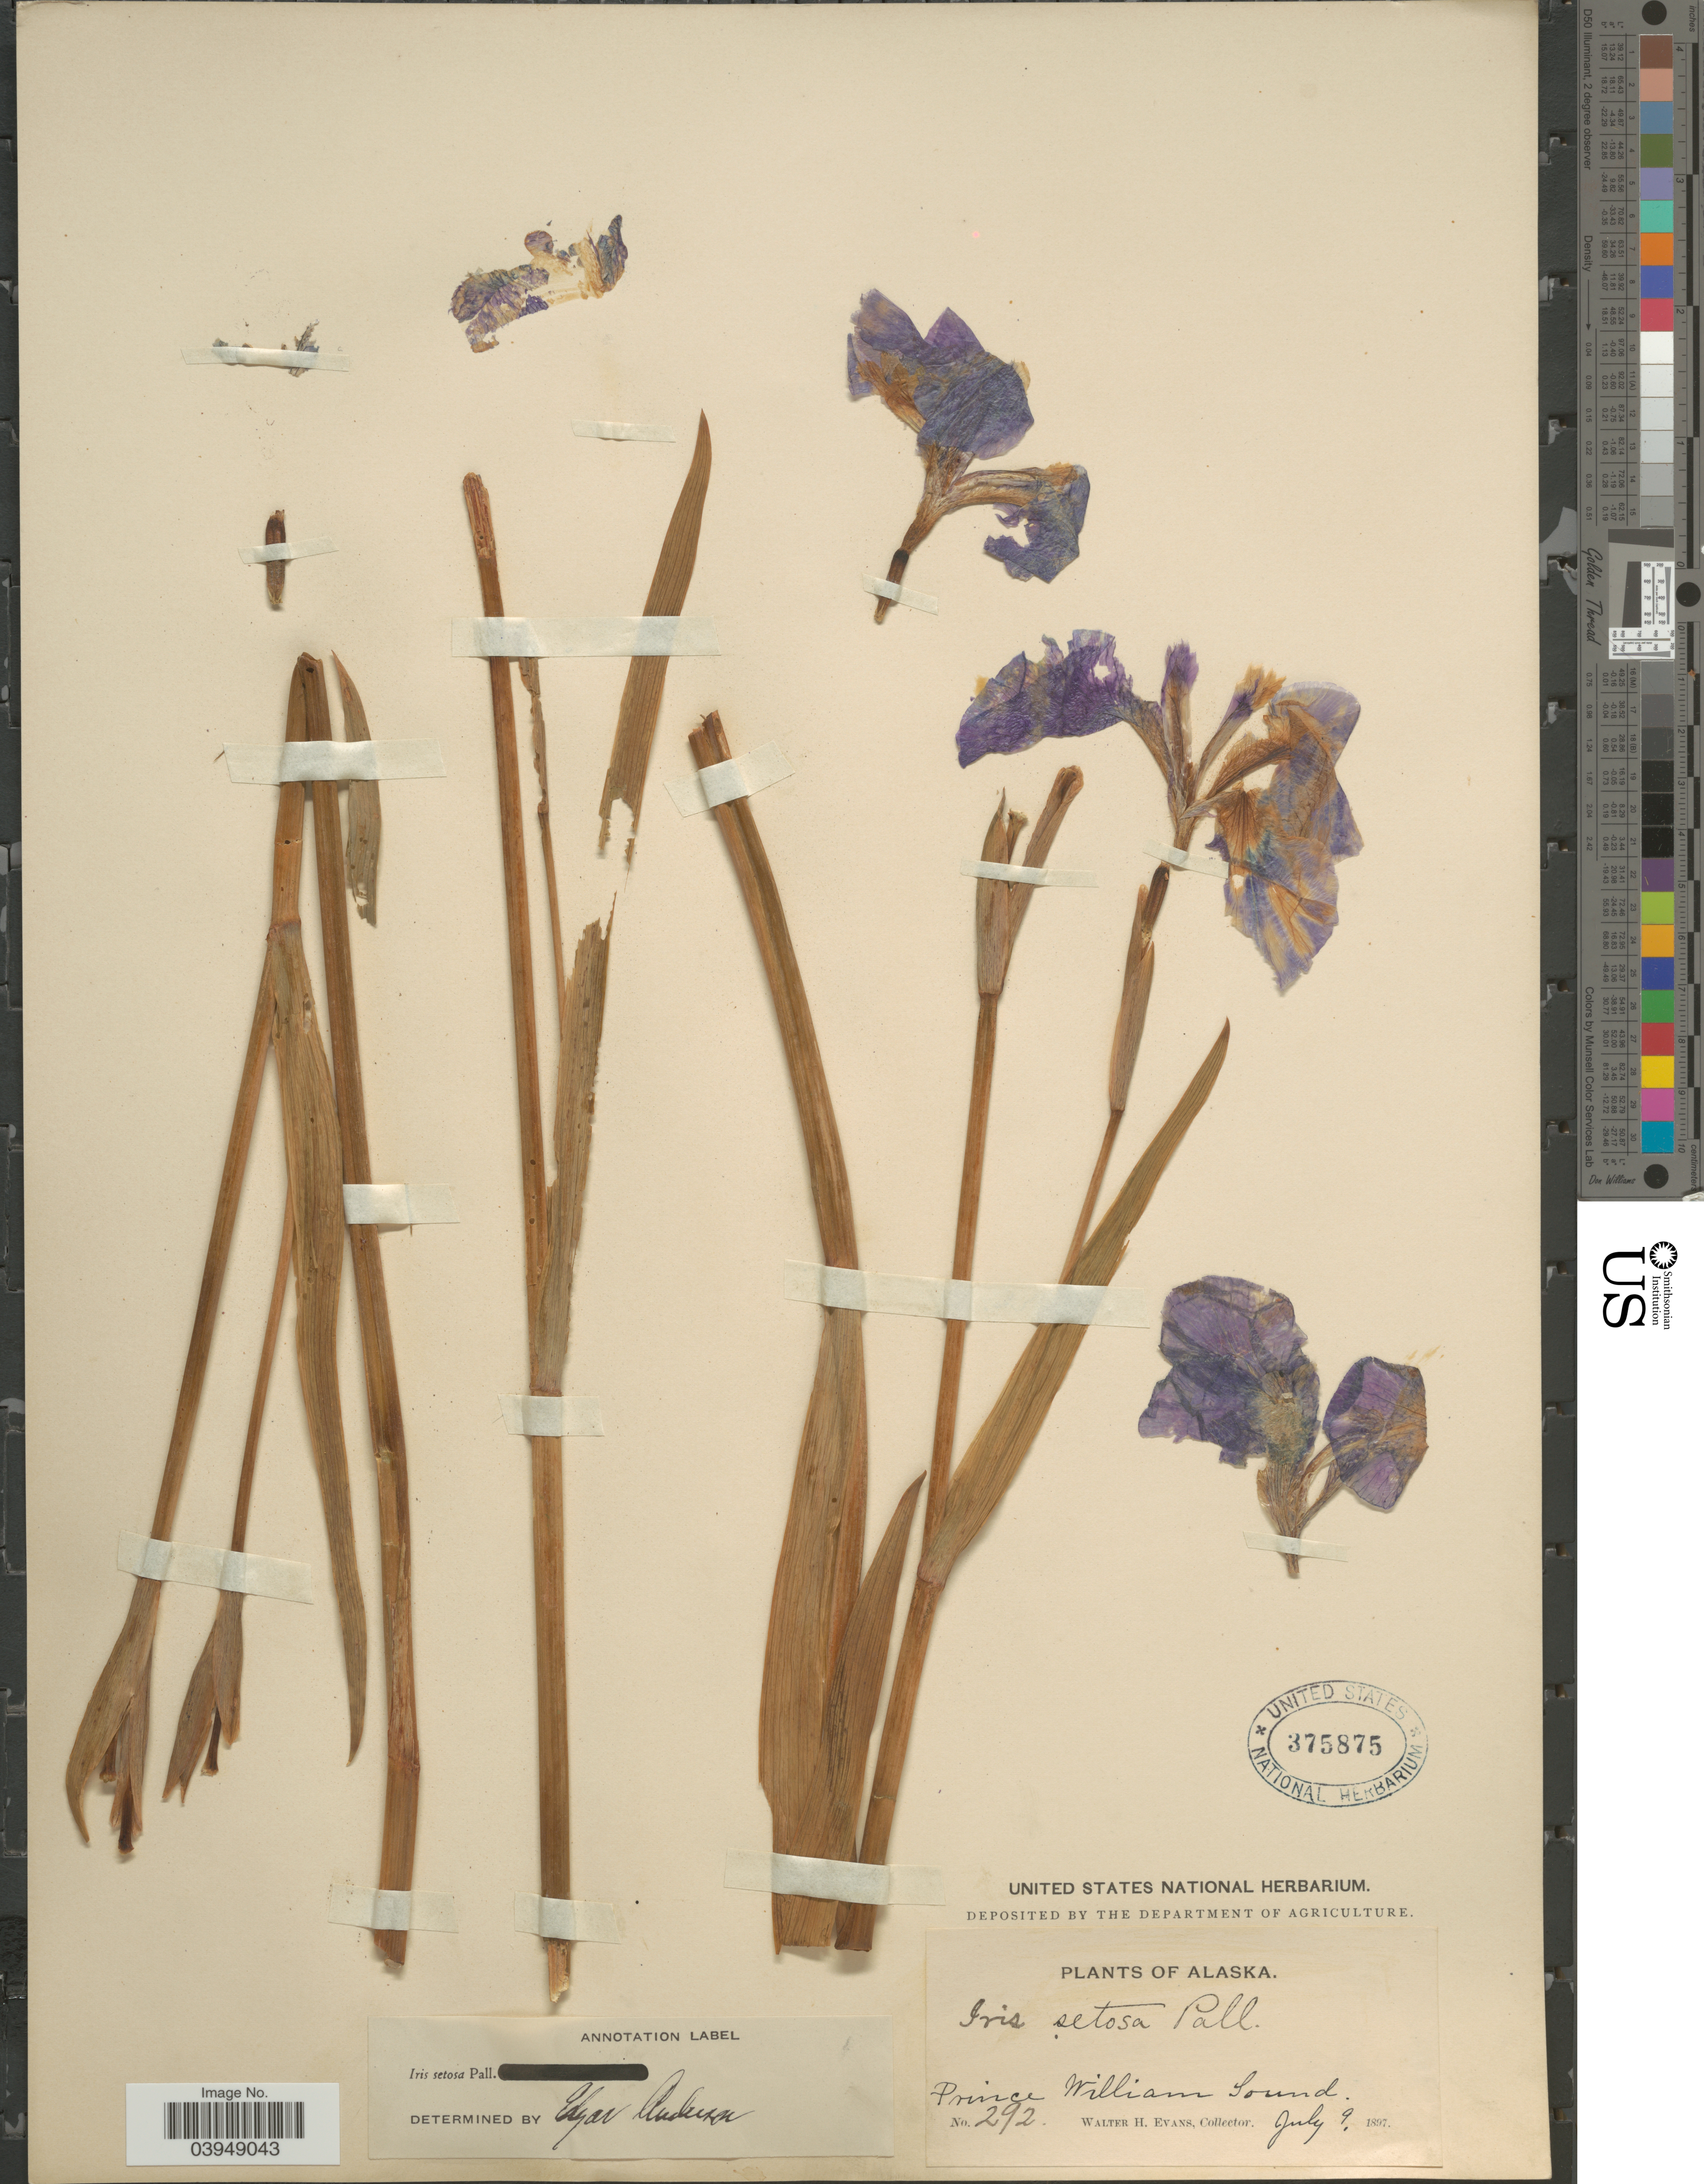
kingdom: Plantae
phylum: Tracheophyta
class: Liliopsida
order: Asparagales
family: Iridaceae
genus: Iris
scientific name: Iris setosa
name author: Pall. ex Link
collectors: W. H. Evans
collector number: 292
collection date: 1897-07-09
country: United States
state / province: Alaska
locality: Prince William Sound.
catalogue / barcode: US 375875